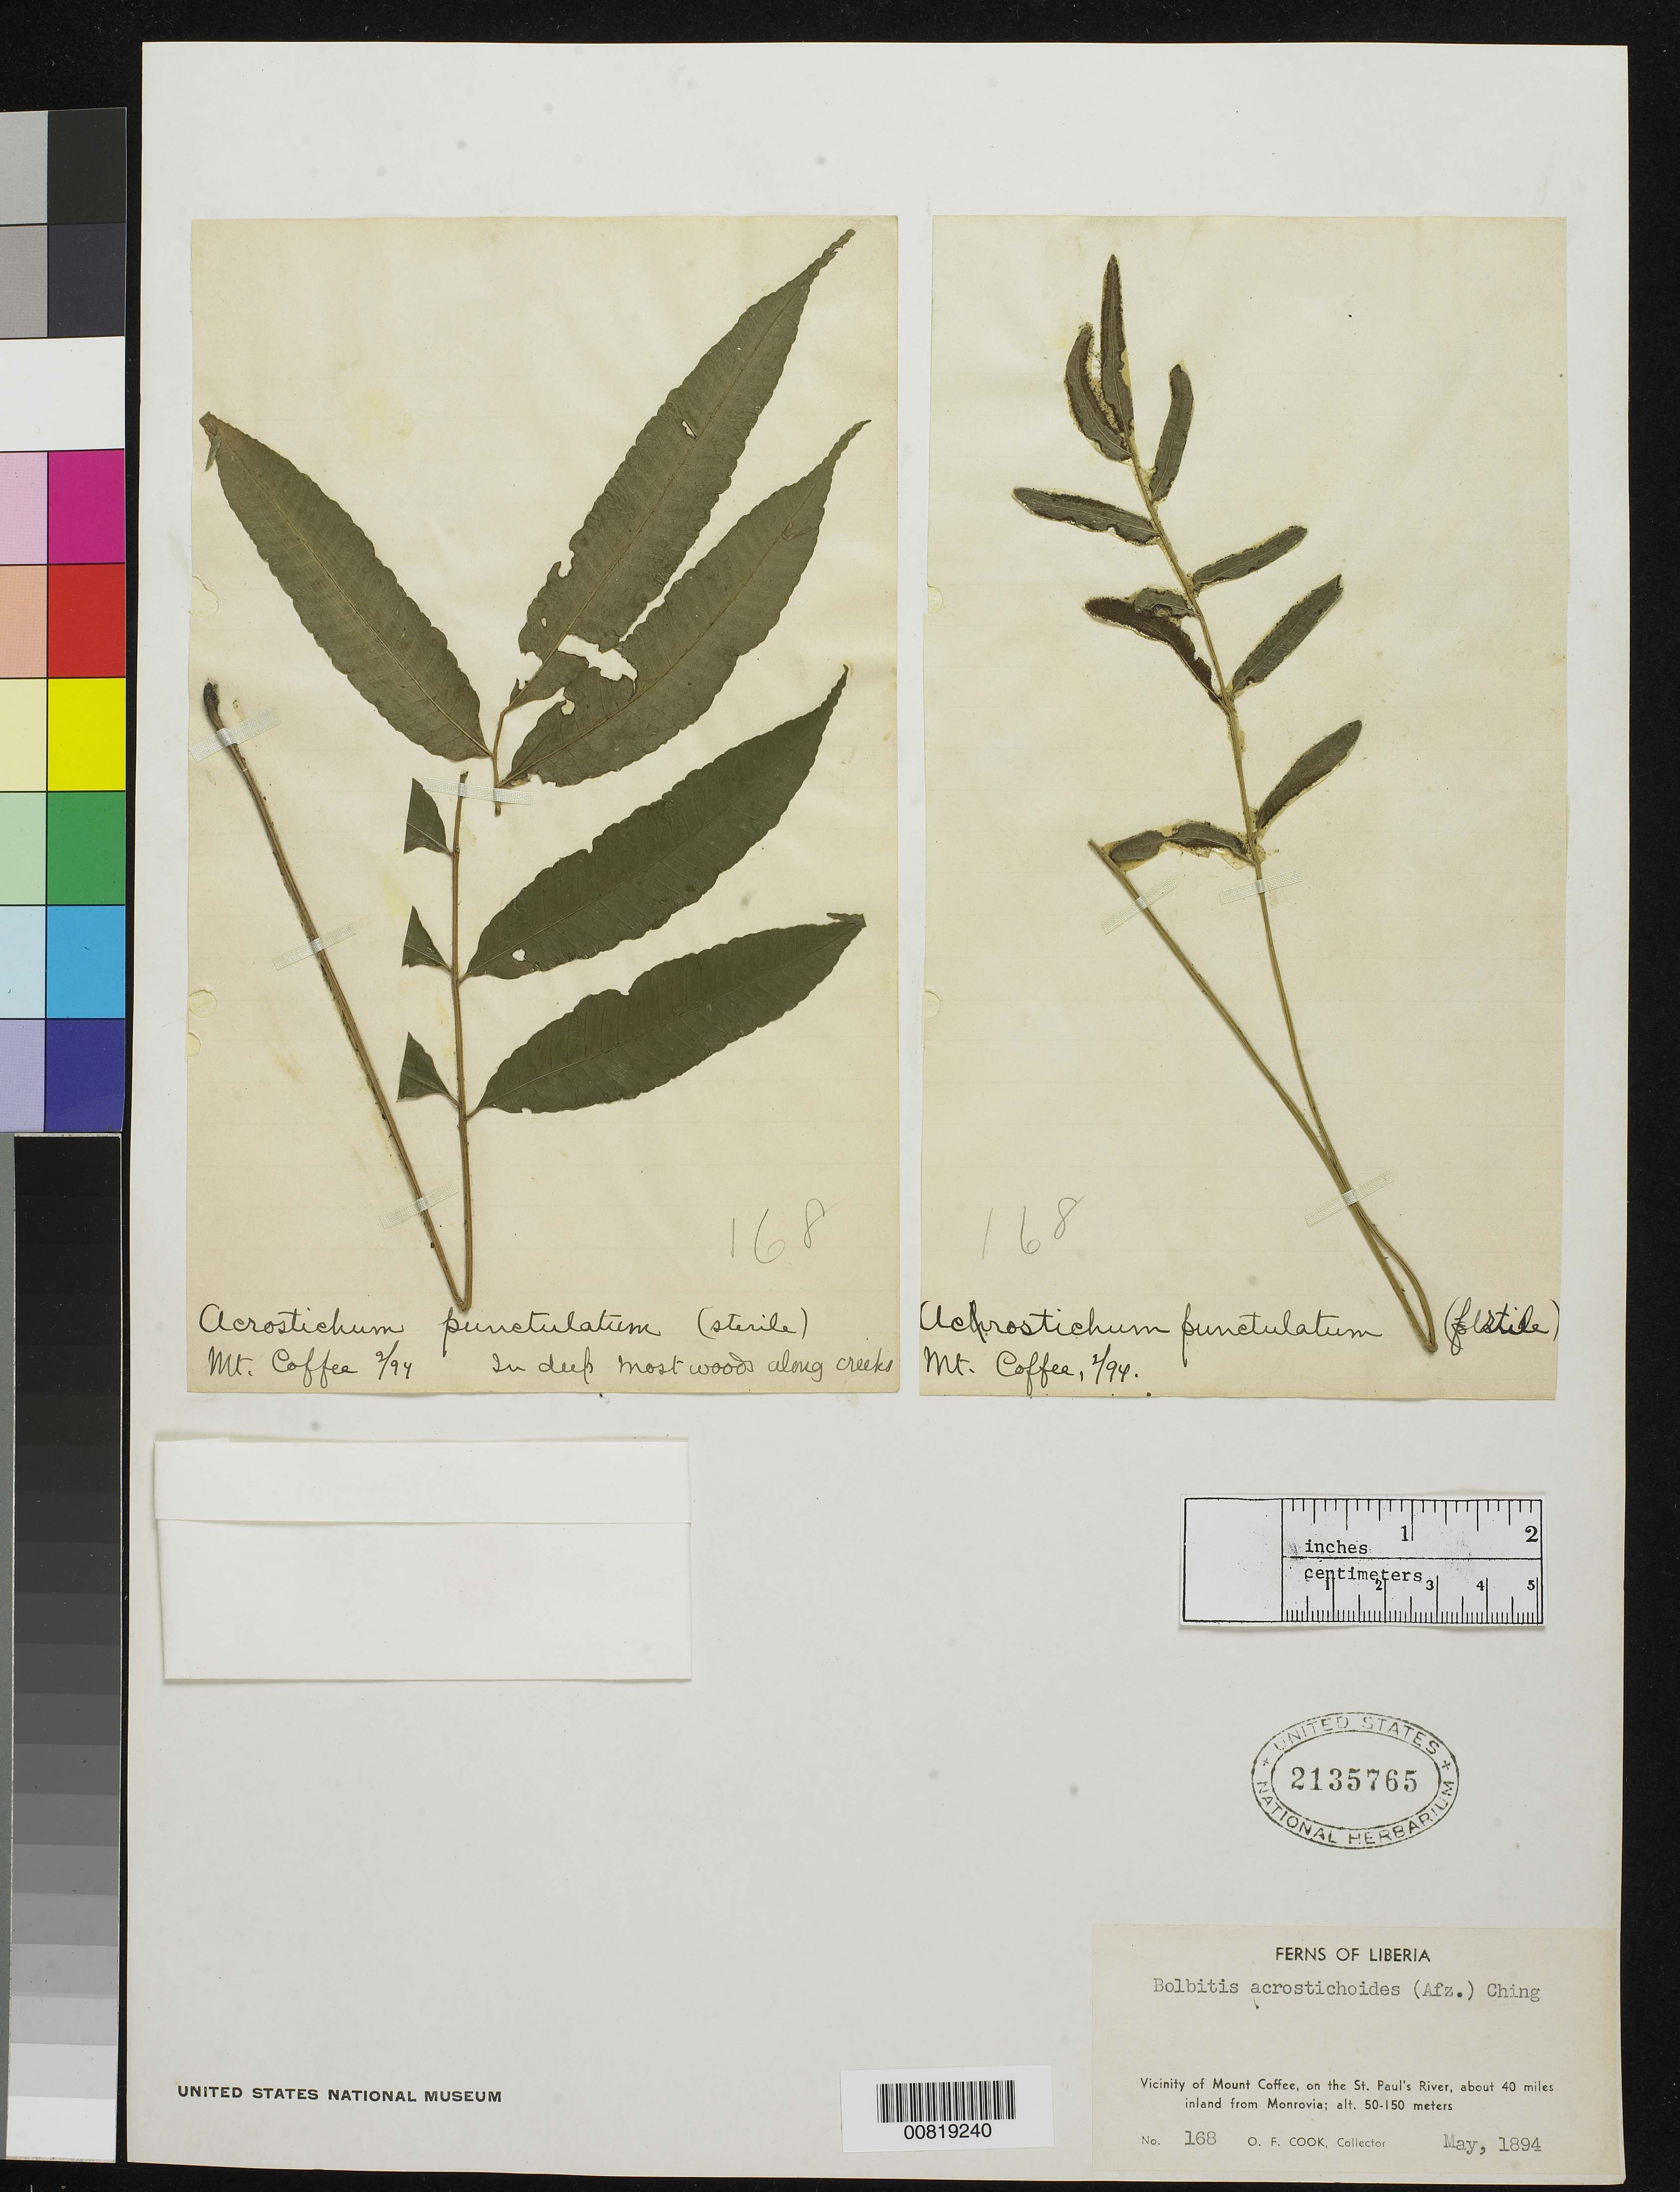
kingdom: Plantae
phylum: Tracheophyta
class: Polypodiopsida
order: Polypodiales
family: Dryopteridaceae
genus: Bolbitis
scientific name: Bolbitis acrostichoides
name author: (Hook.) Ching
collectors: O. F. Cook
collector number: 168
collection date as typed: May 1894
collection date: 1894-05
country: Liberia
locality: Vicinity of Mt. Coffee, on the St. Paul's River, about 40 miles inland from Monrovia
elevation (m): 50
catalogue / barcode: US 2135765